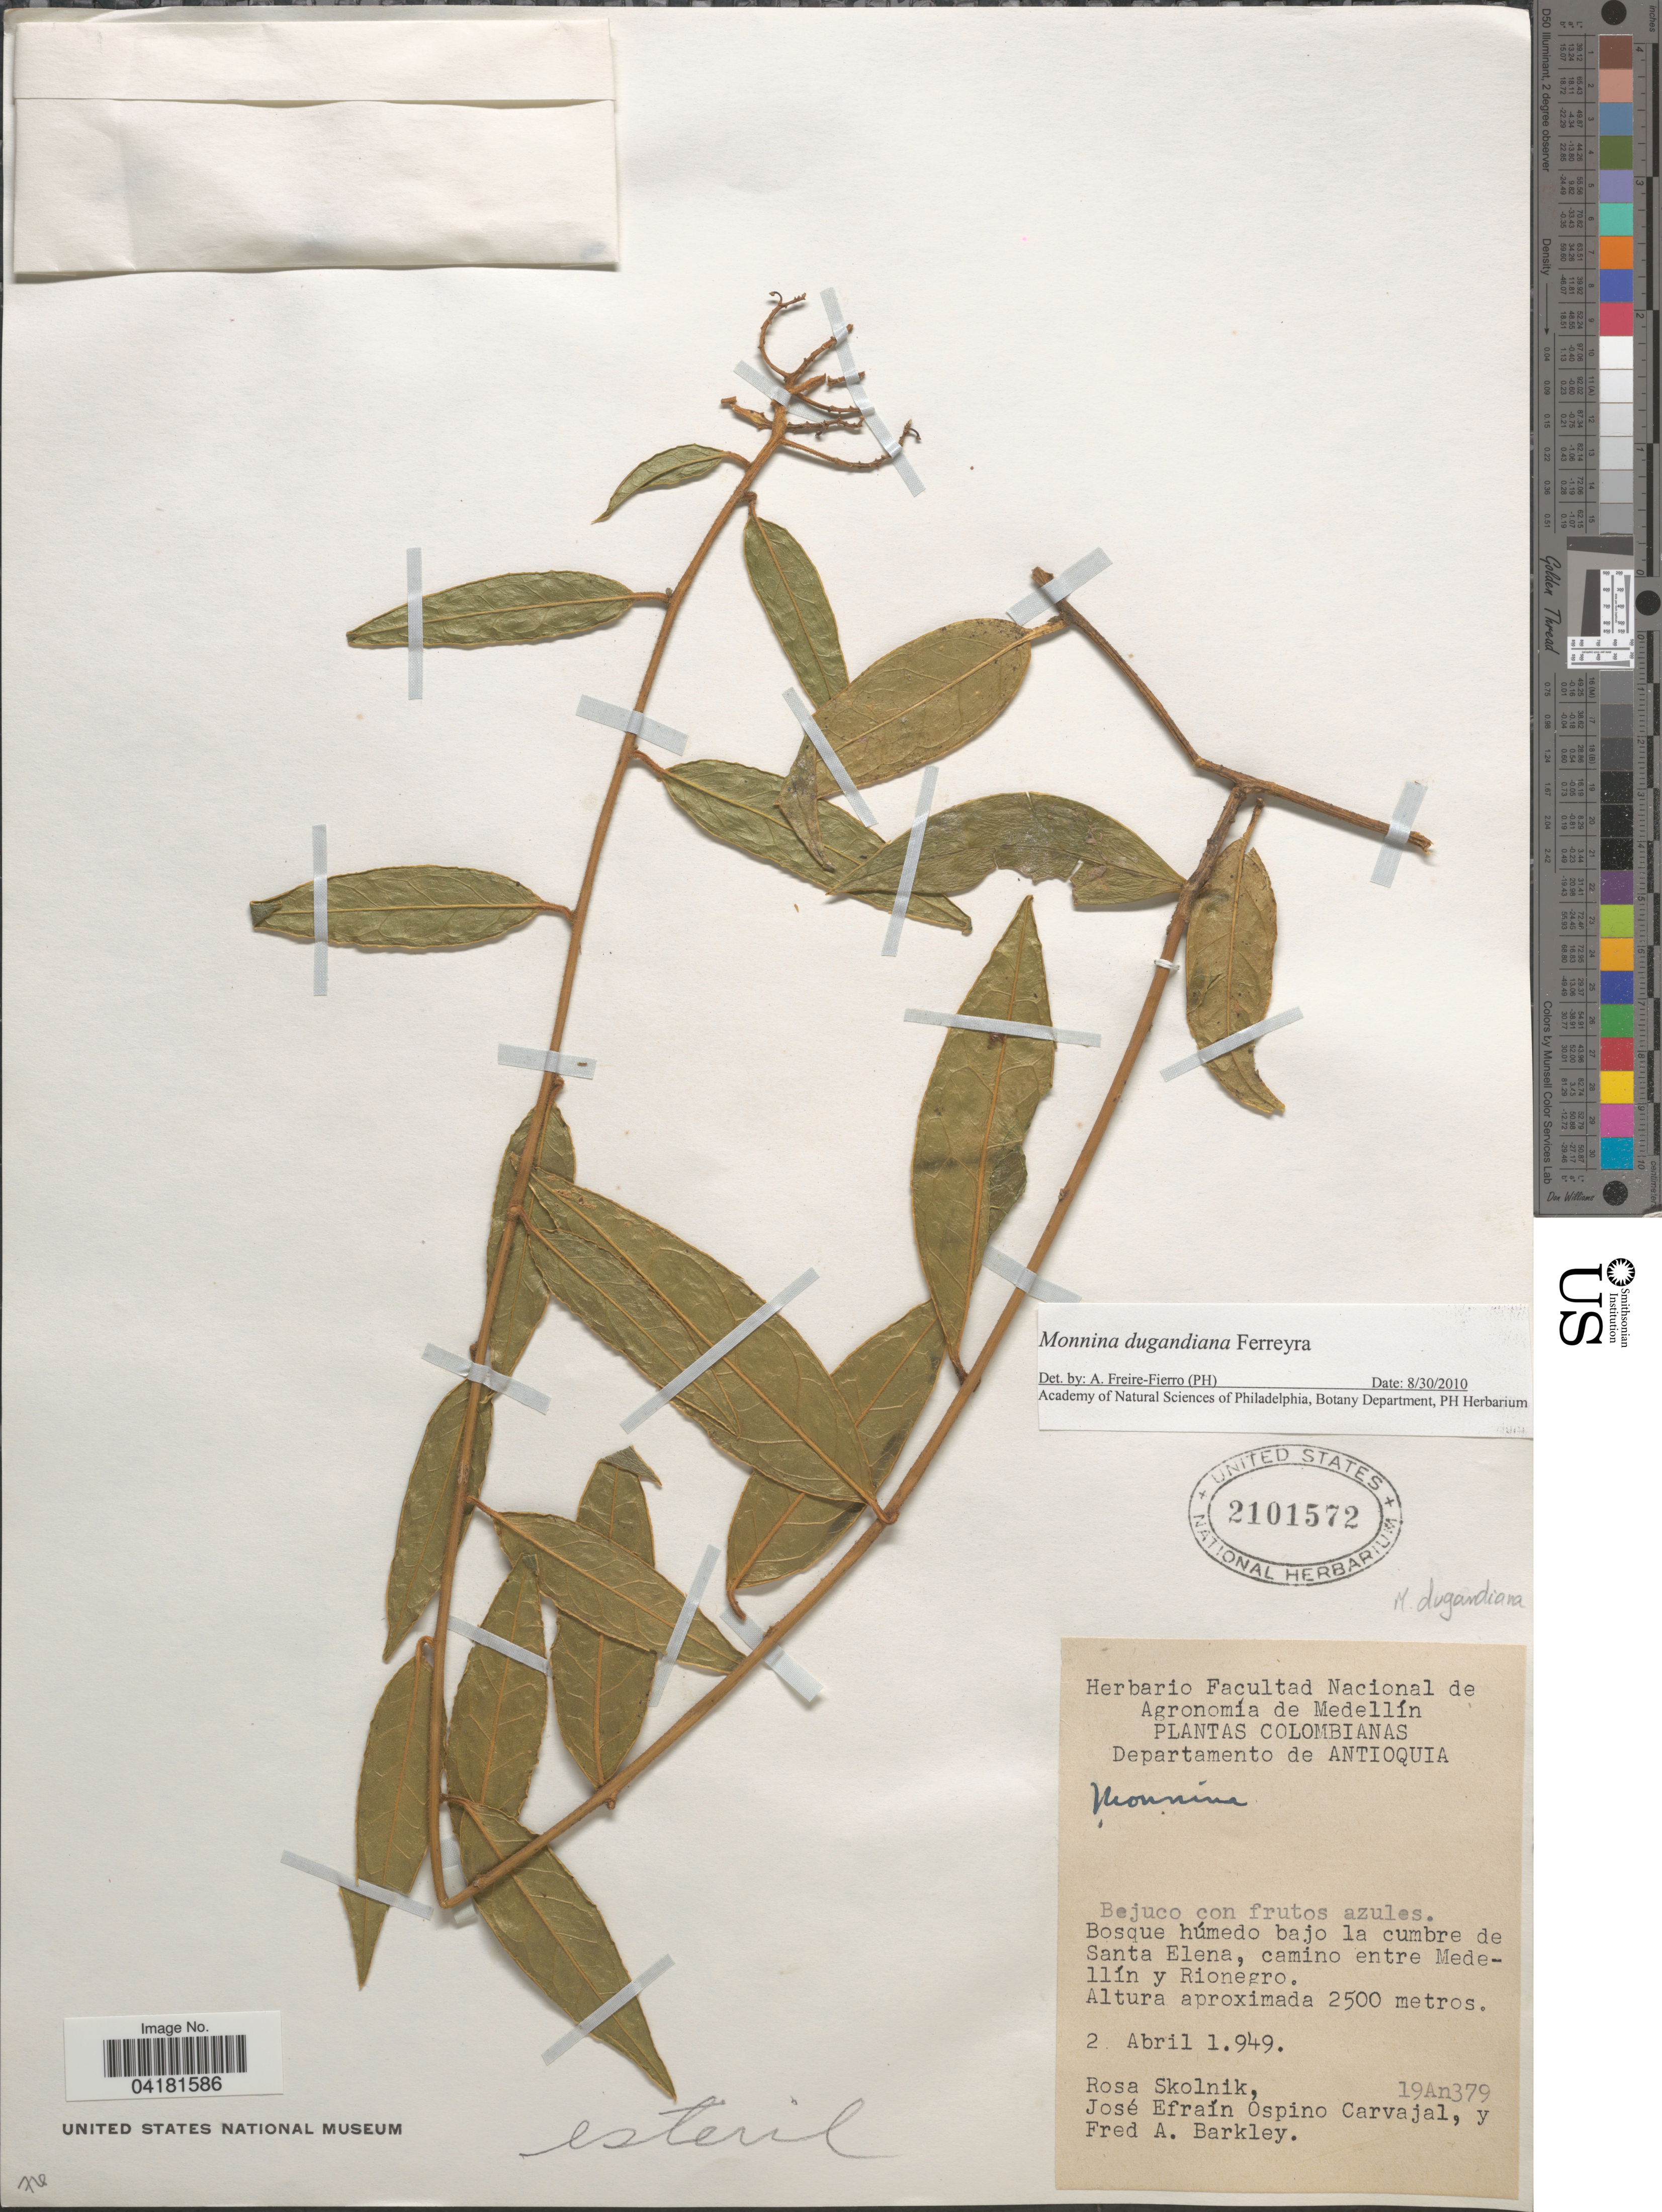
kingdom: Plantae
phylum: Tracheophyta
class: Magnoliopsida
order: Fabales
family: Polygalaceae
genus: Monnina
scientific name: Monnina dugandiana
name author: Ferreyra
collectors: R. Skolnik, J. Ospino Carvajal & F. A. Barkley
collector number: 19An379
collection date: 1949-04-02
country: Colombia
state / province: Antioquia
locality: Departamento de Antioquia. Bosque húmedo bajo la cumbre de Santa Elena, camino entre Medellín y Rionegro.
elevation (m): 2500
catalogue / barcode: US 2101572